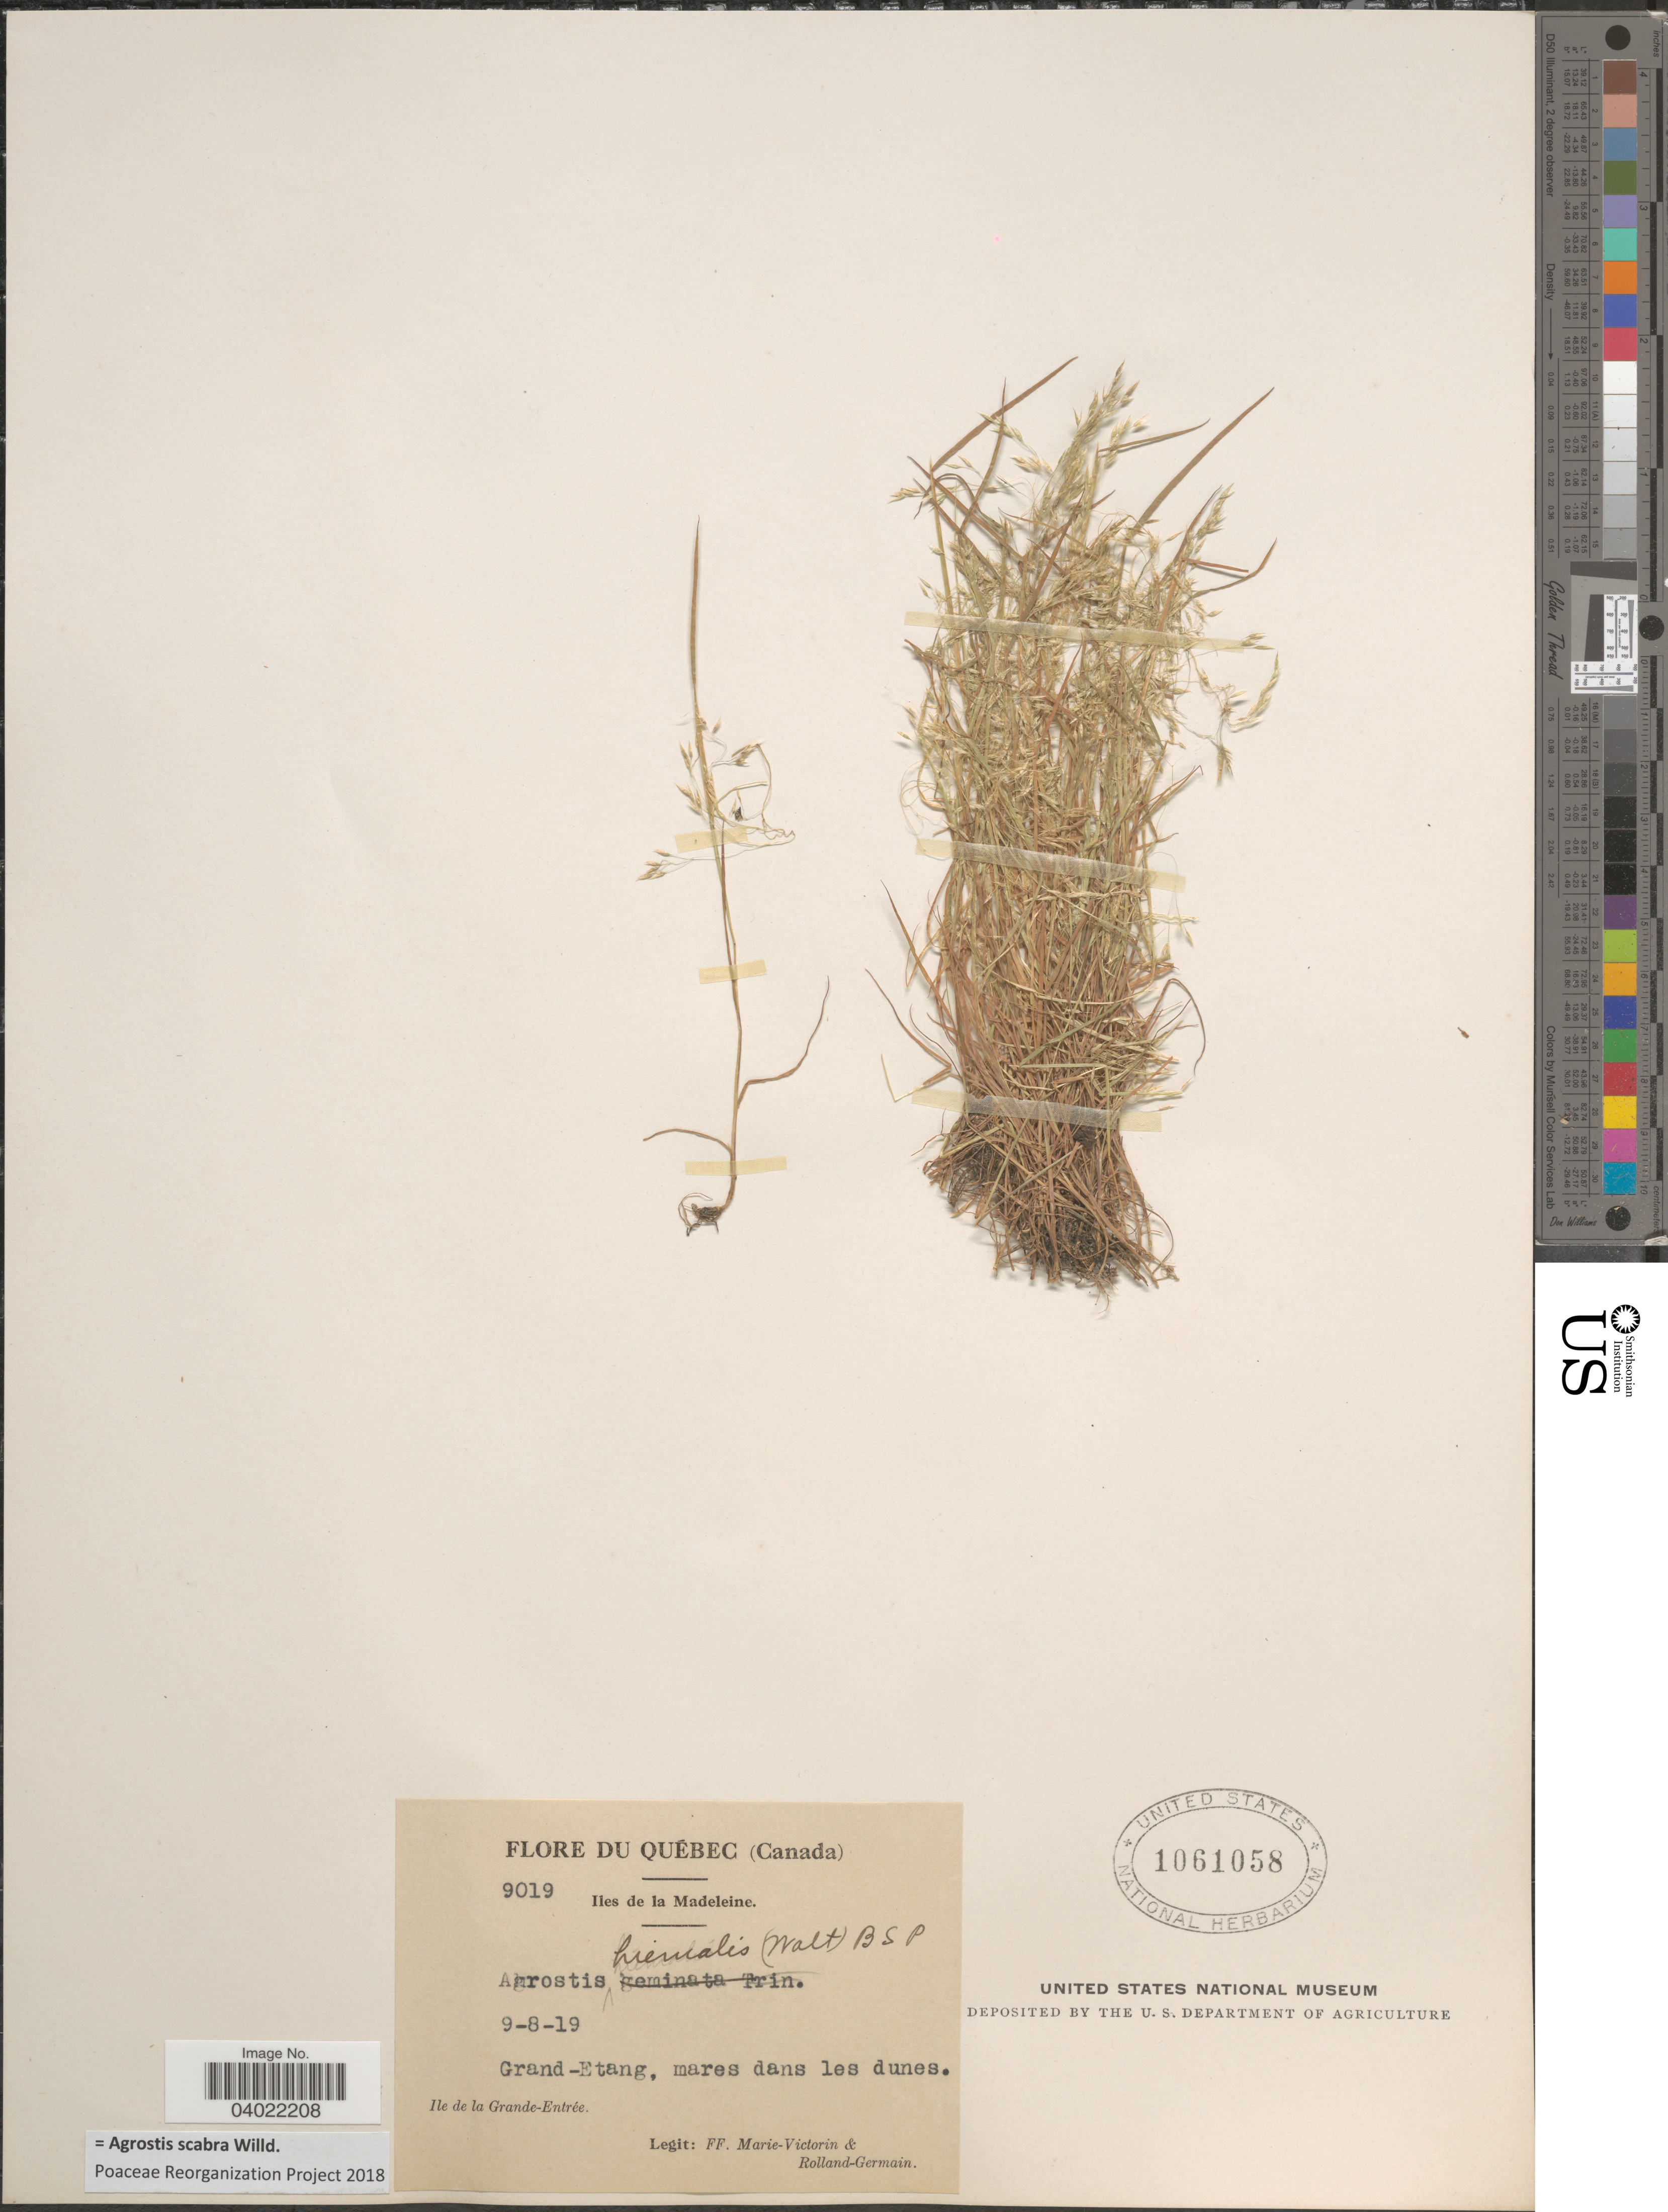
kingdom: Plantae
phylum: Tracheophyta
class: Liliopsida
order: Poales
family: Poaceae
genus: Agrostis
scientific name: Agrostis scabra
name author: Willd.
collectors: F. Marie-Victorin & Rolland-Germain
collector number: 9019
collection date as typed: Transcribed d/m/y: 9/8/19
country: Canada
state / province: Quebec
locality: Iles de la Madeleine. Grand-Etang, mares dans les dunes. Ile de la Grande-Entrée.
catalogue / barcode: US 1061058